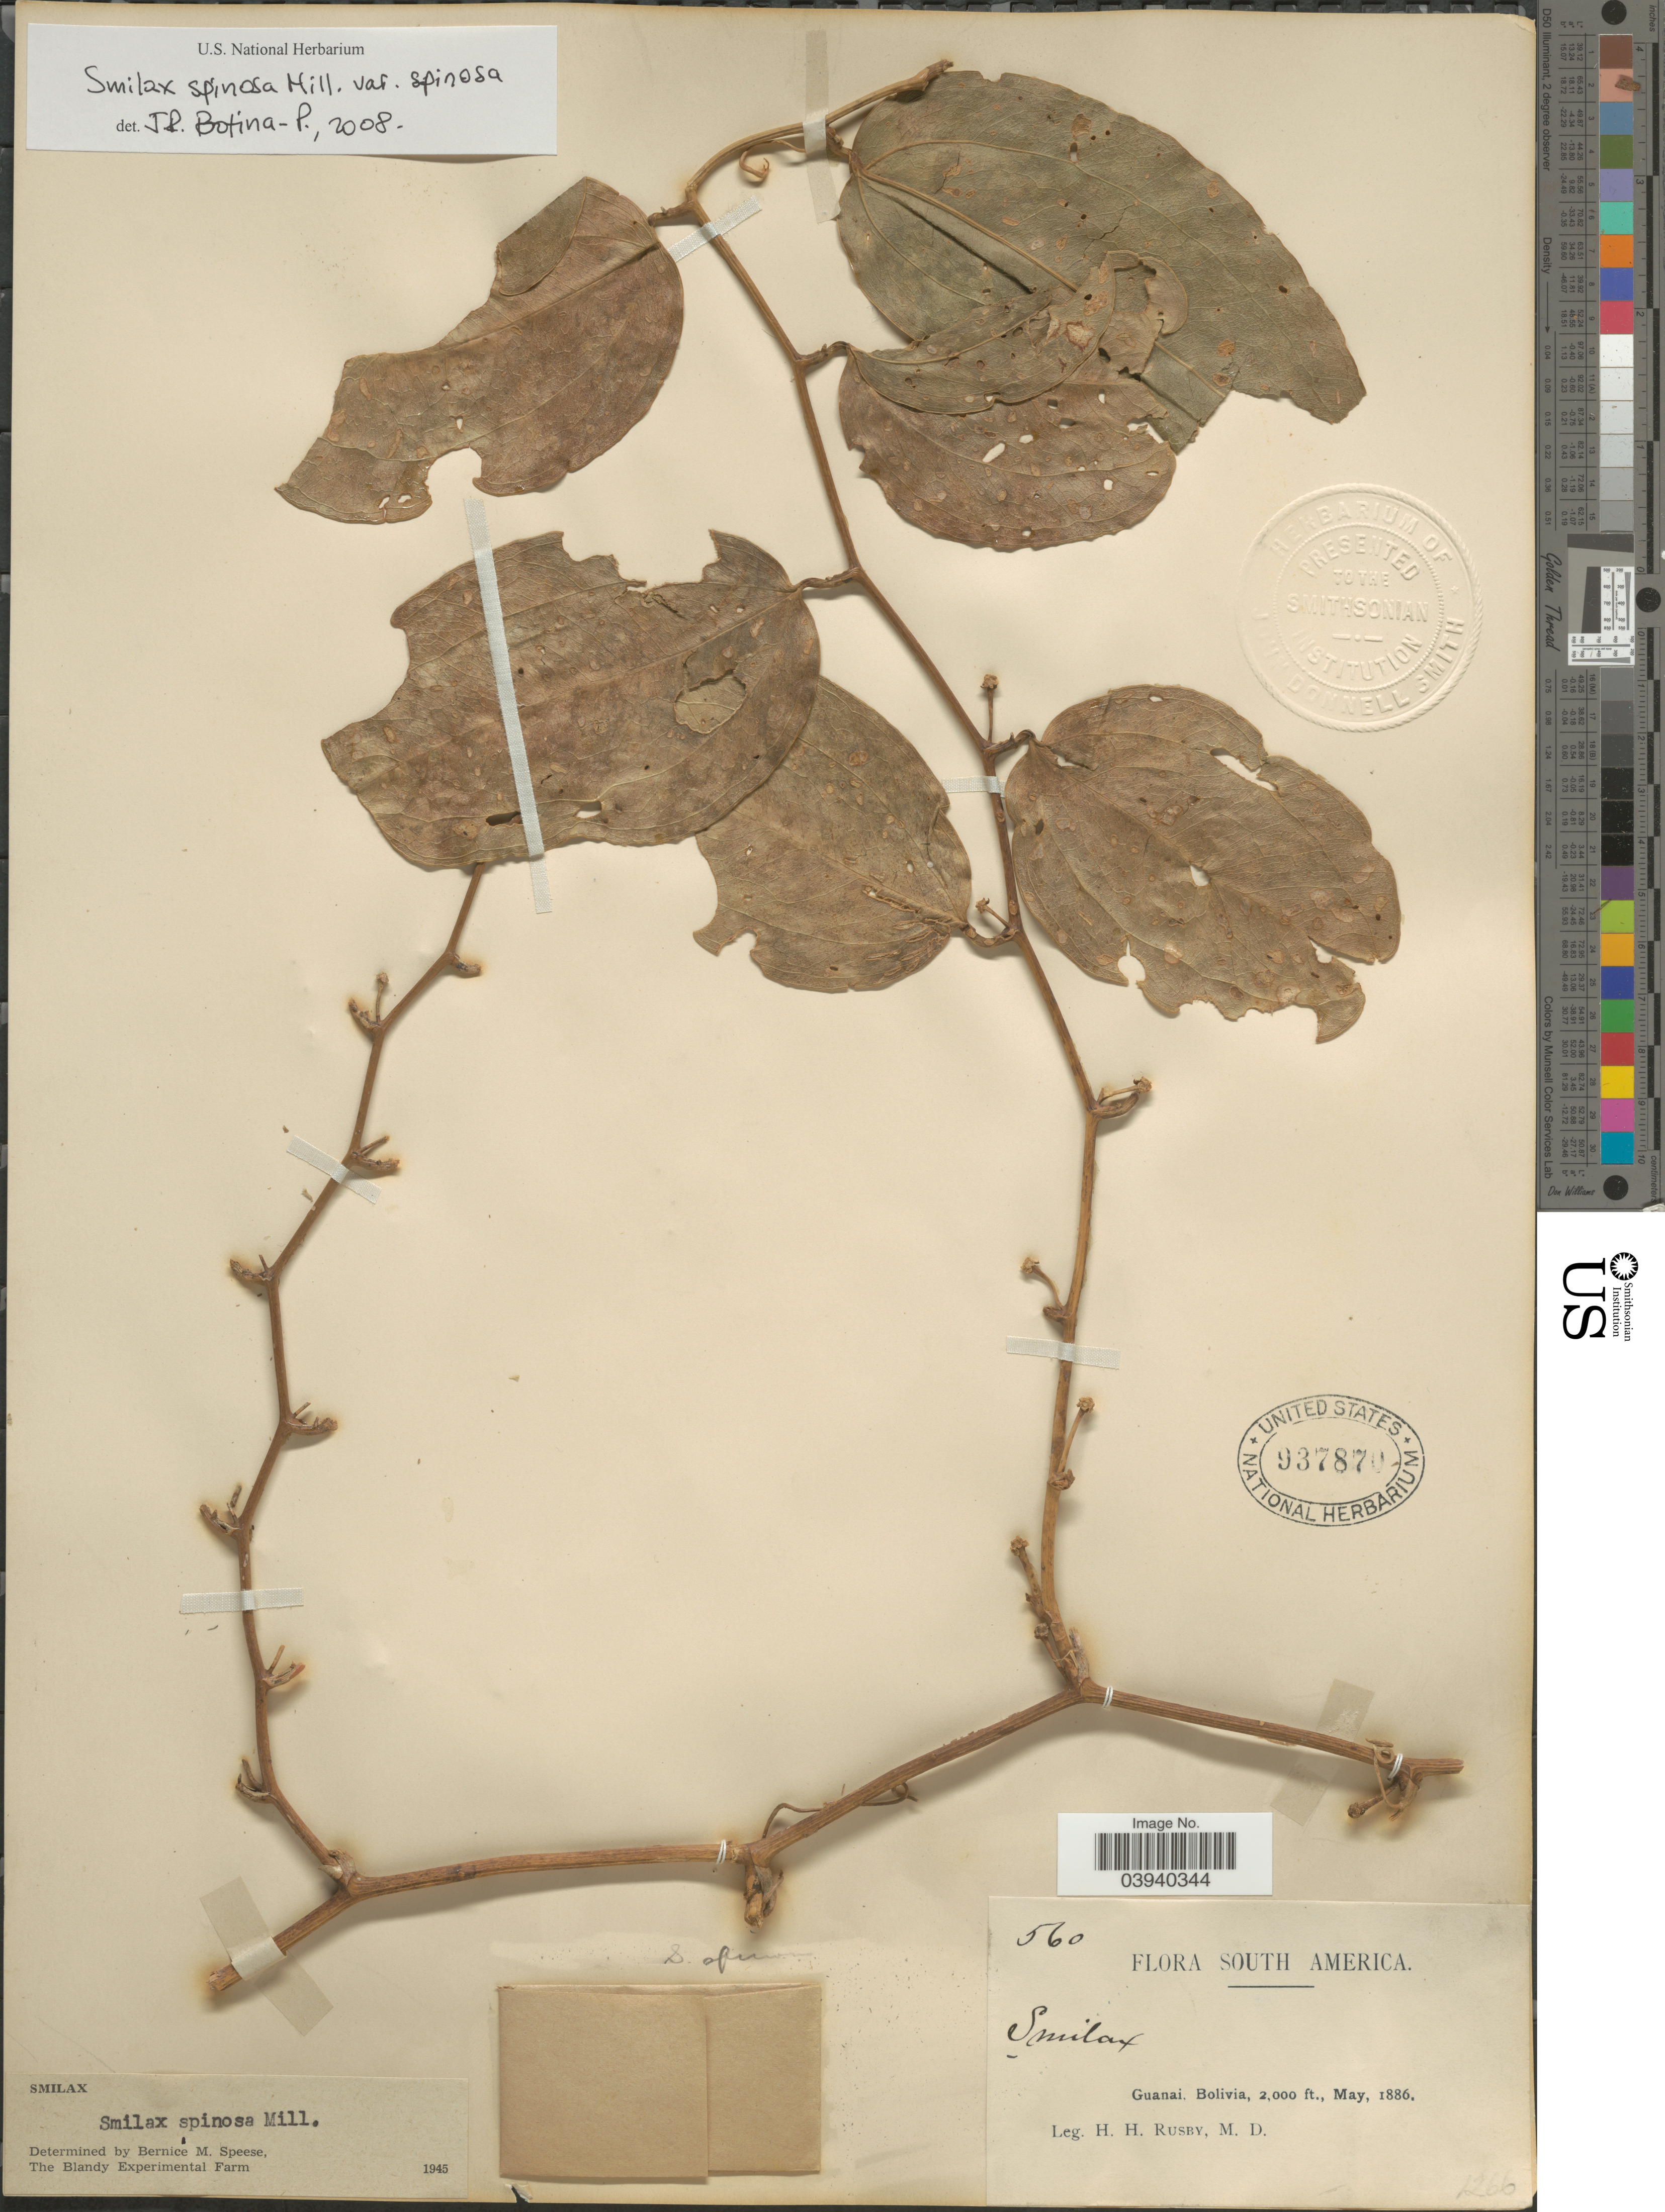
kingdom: Plantae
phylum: Tracheophyta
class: Liliopsida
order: Liliales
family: Smilacaceae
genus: Smilax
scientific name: Smilax spinosa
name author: Mill.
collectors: H. H. Rusby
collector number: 560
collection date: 1886-05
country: Bolivia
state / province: La Páz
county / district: Larecaja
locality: Guanay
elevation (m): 610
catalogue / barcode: US 937870